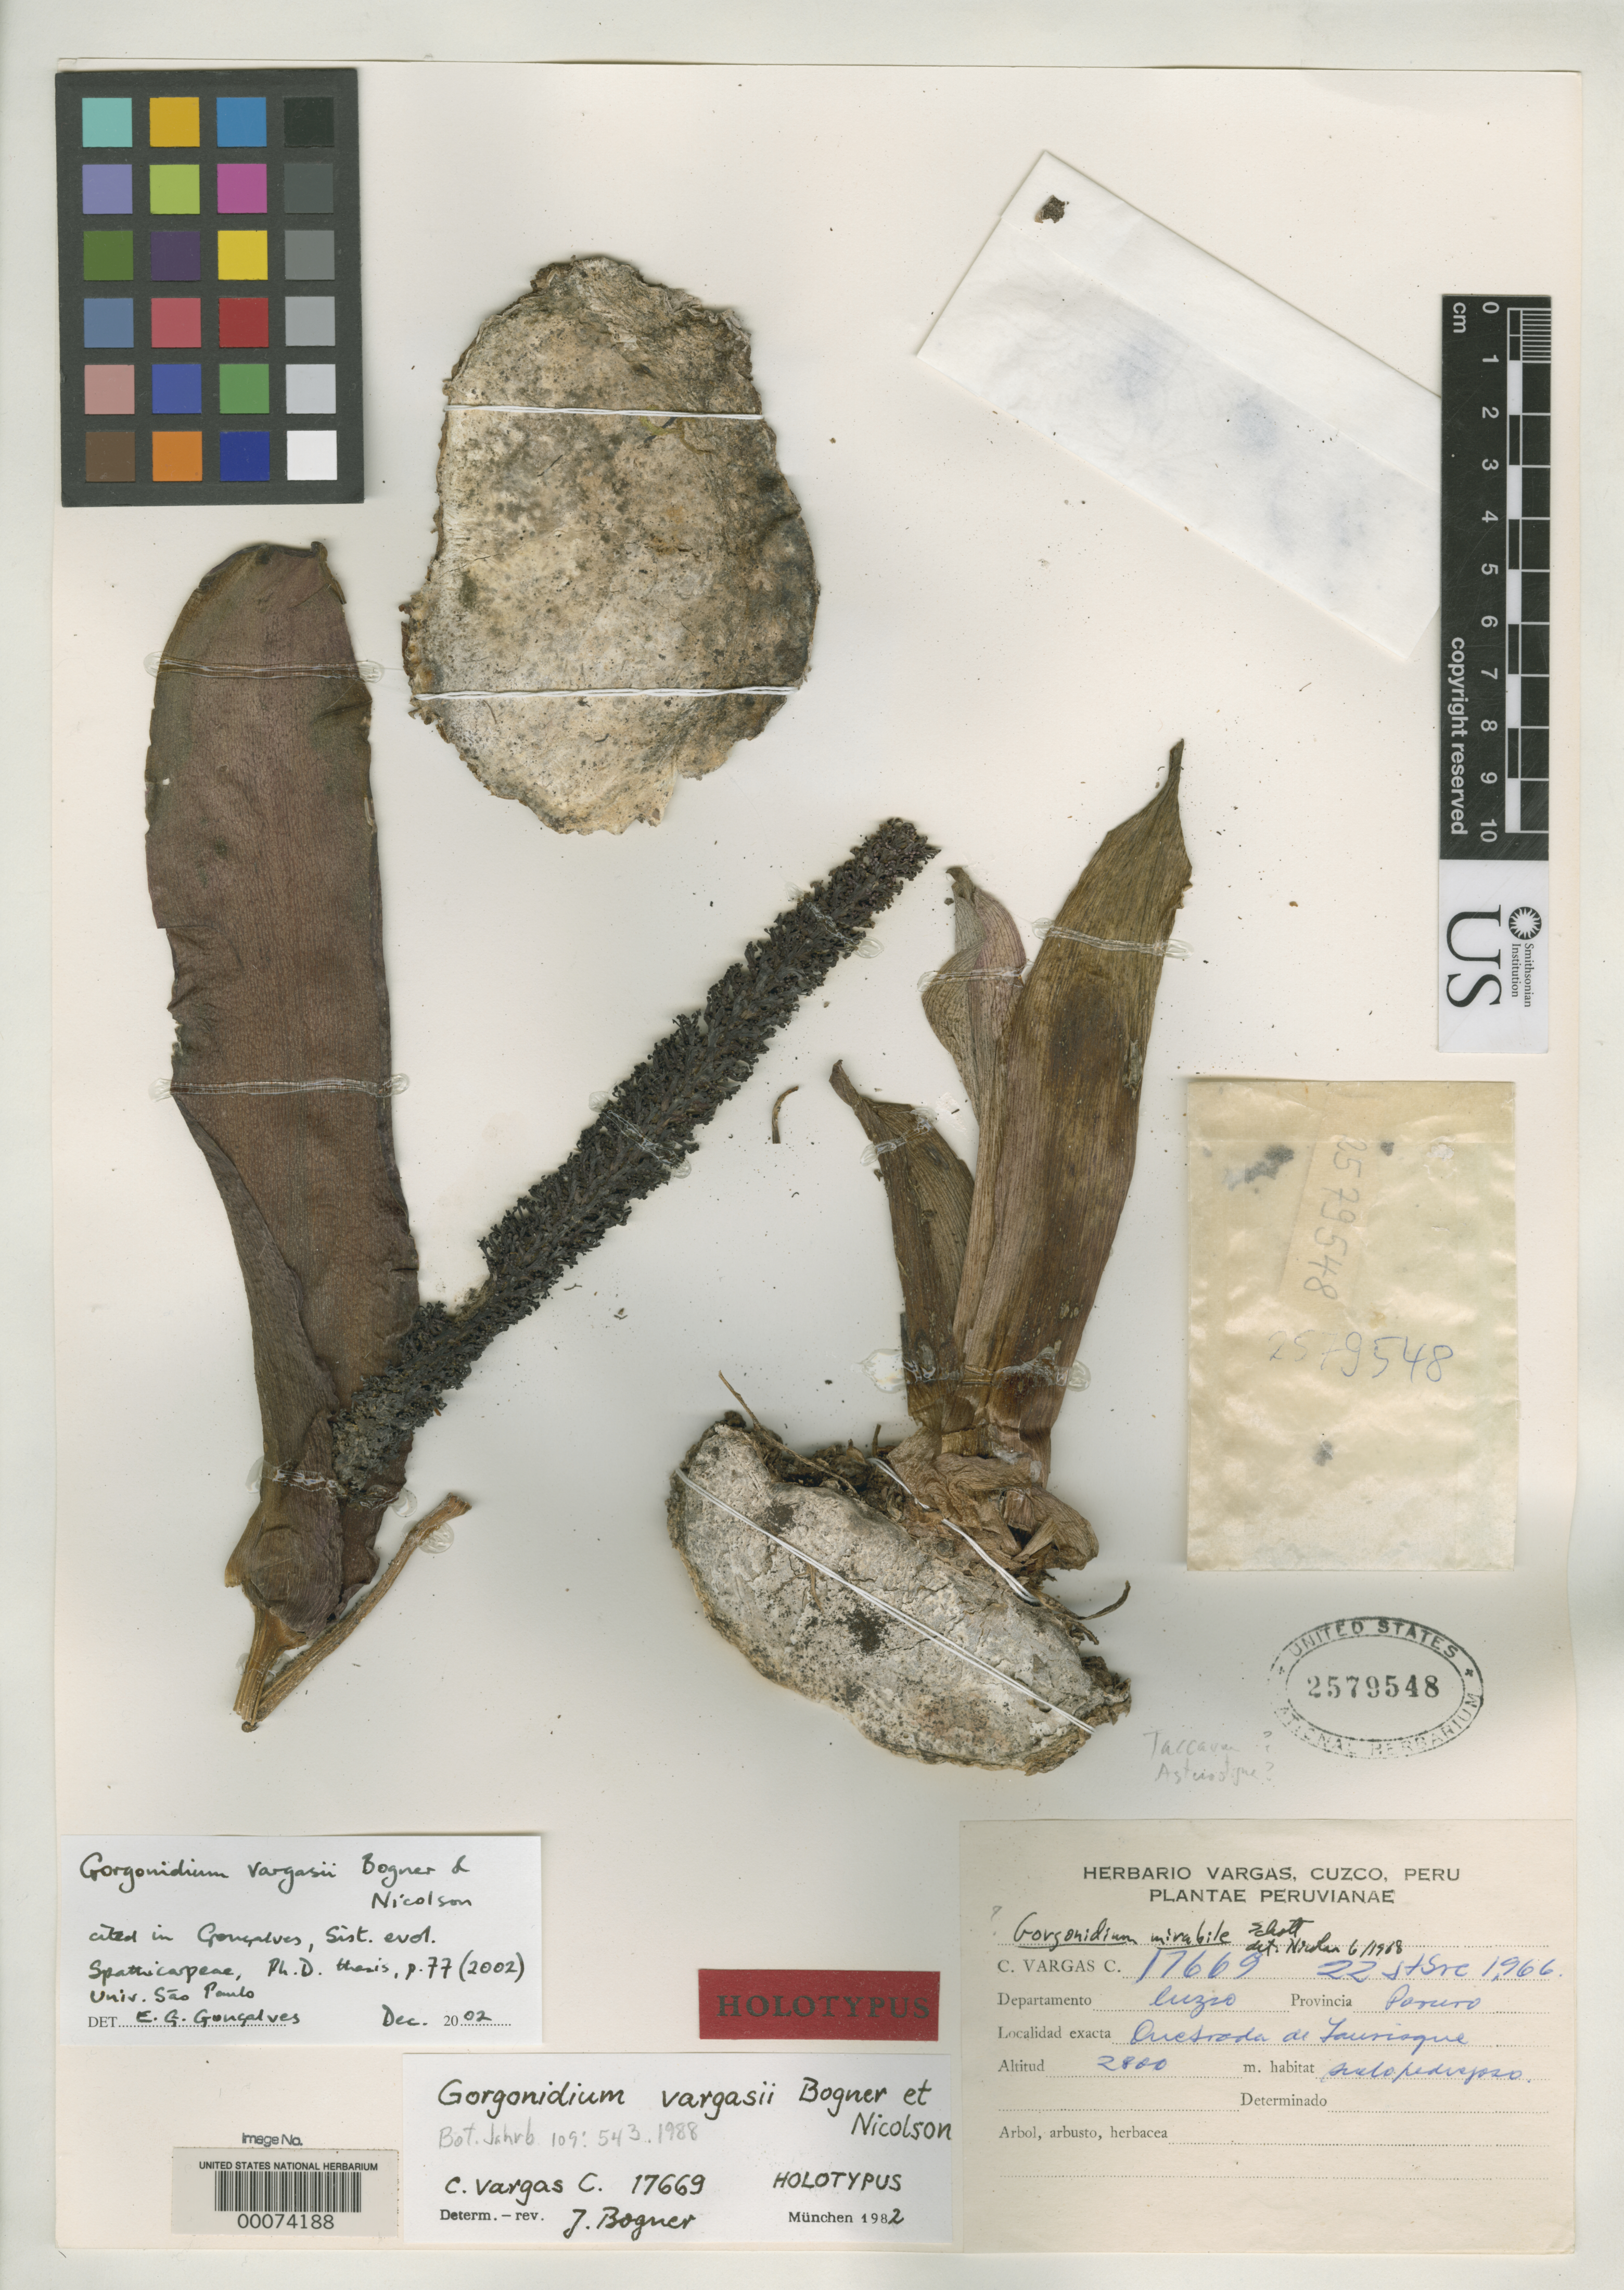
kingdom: Plantae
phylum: Tracheophyta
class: Liliopsida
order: Alismatales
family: Araceae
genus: Gorgonidium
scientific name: Gorgonidium vargasii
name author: Bogner & Nicolson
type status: Holotype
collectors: C. Vargas Calderón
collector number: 17669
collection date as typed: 22 Sep 1966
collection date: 1966-09-22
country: Peru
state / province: Cusco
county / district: Paruro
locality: Quebrada de Yaurisque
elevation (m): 2800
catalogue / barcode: US 2579548